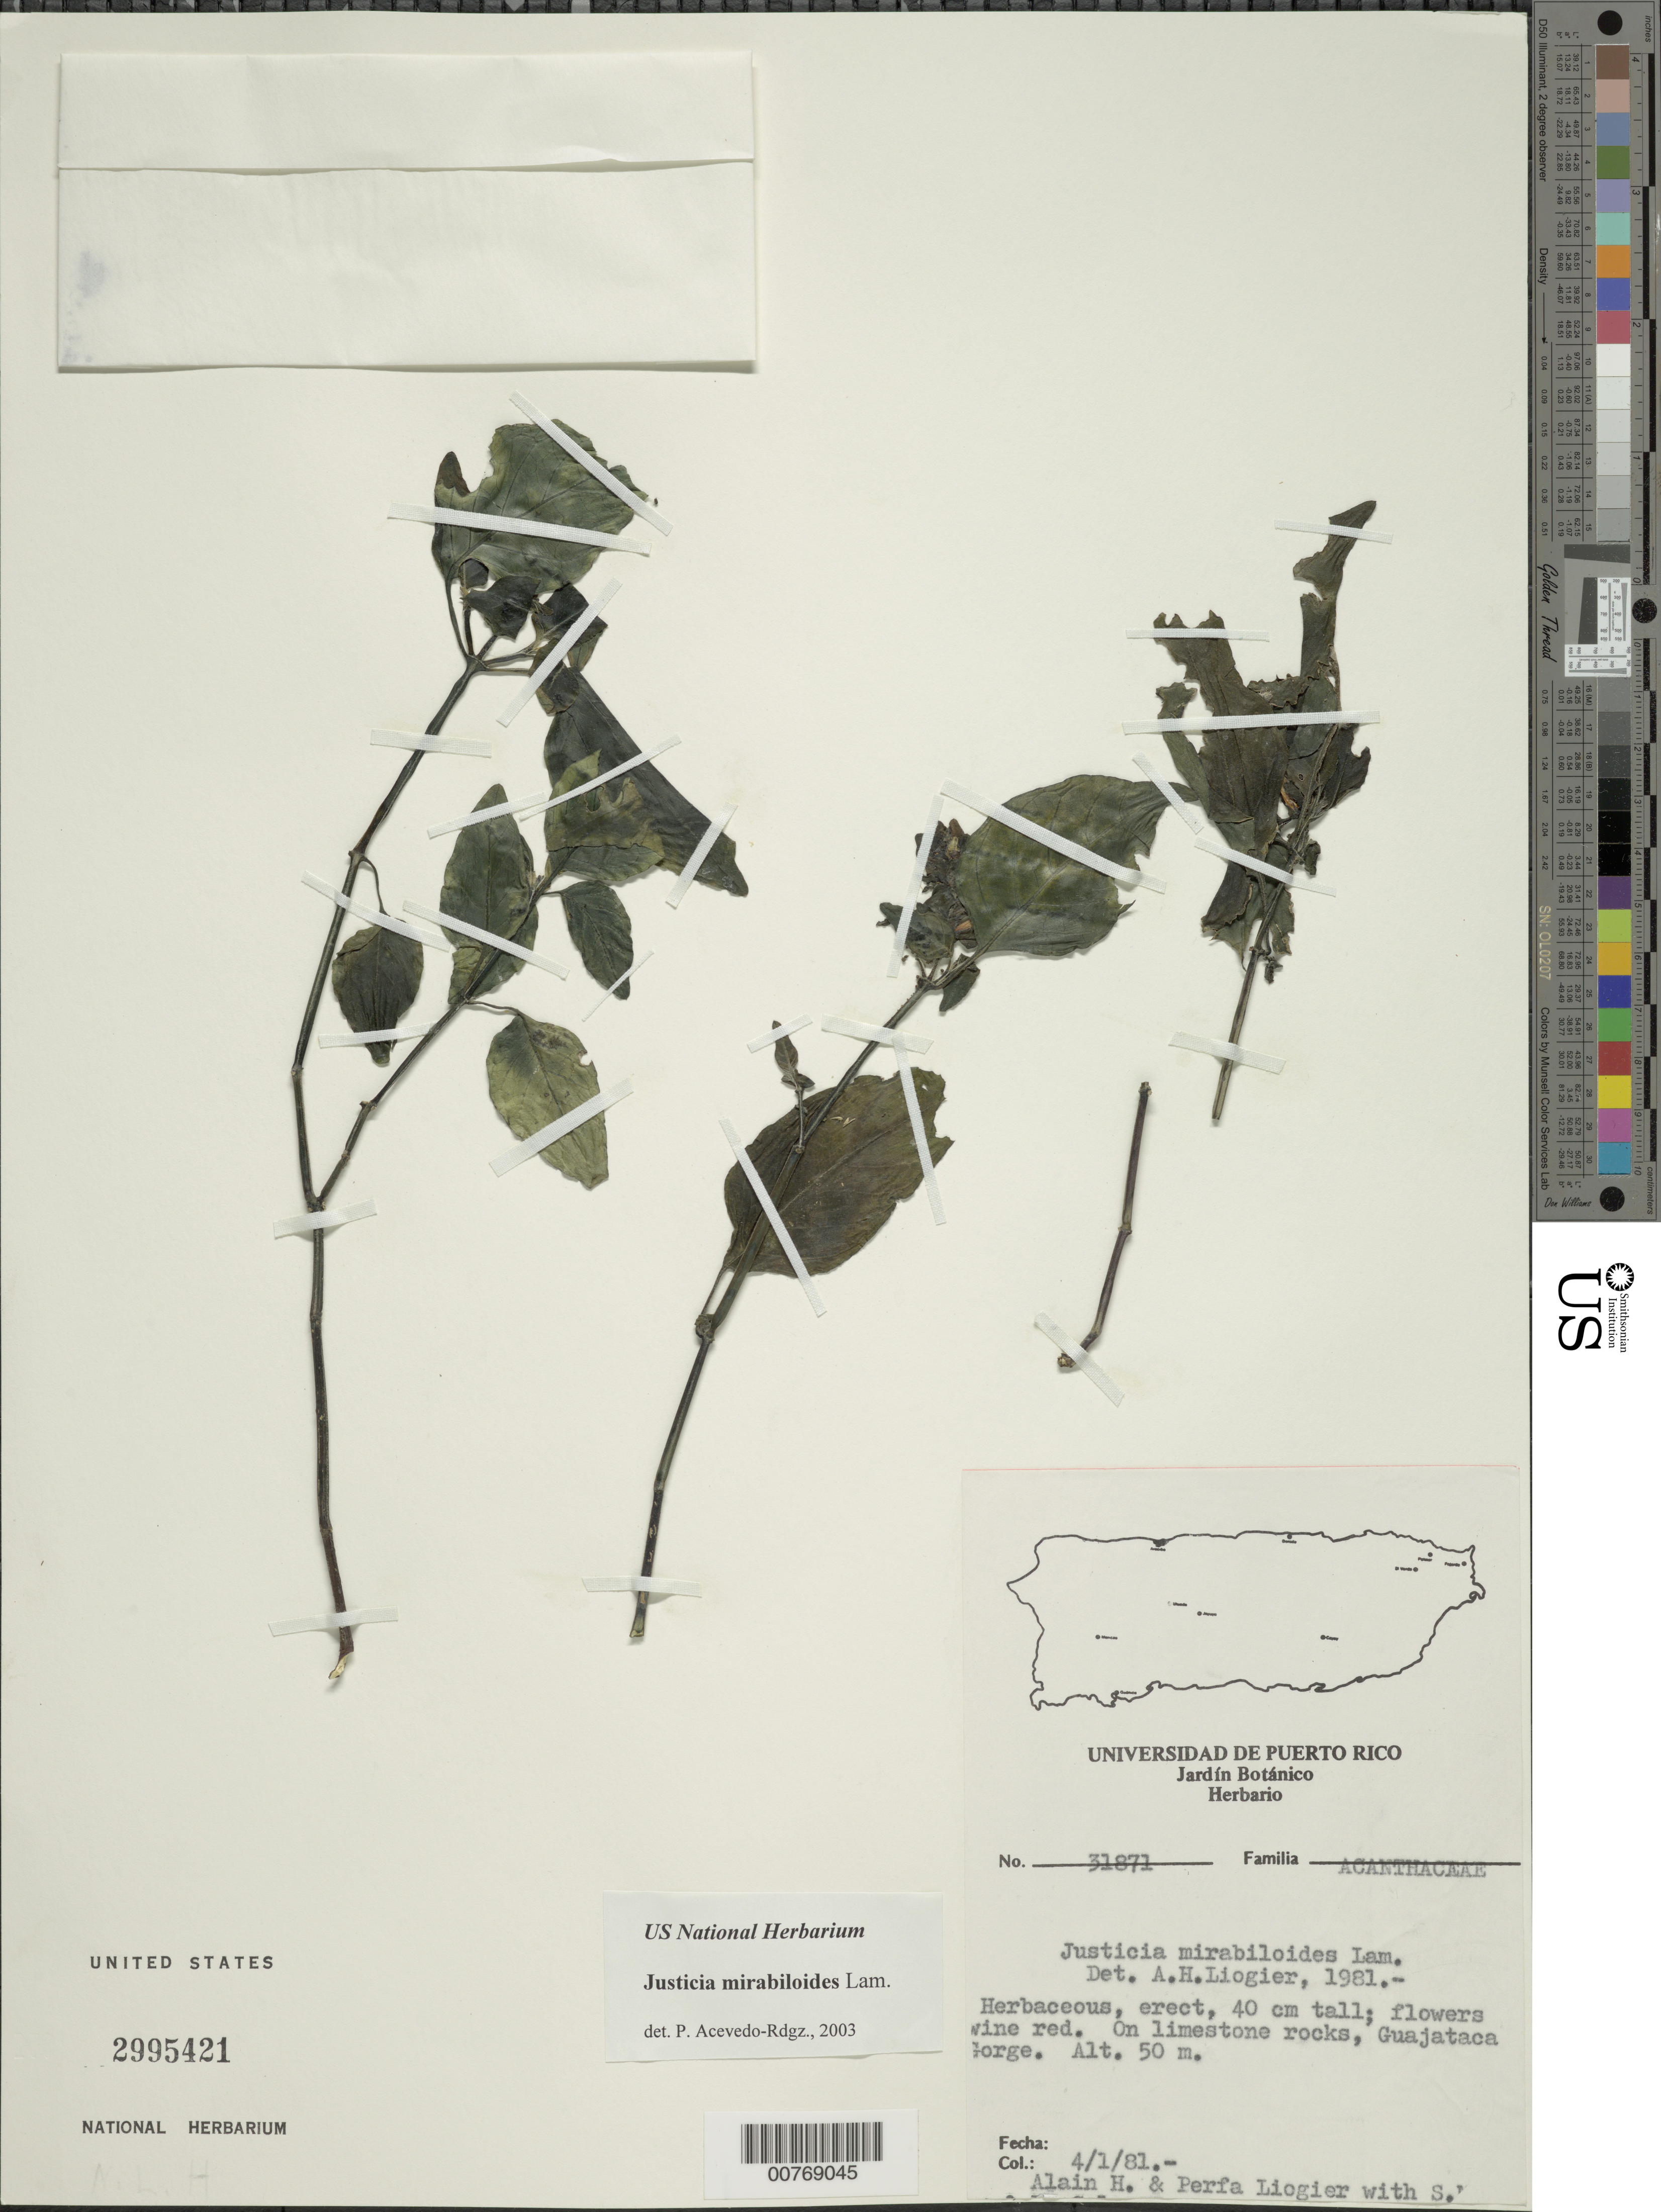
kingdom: Plantae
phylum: Tracheophyta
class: Magnoliopsida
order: Lamiales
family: Acanthaceae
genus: Justicia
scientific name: Justicia mirabiloides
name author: Lam.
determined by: Acevedo-Rodríguez, P., (BOT), Smithsonian Institution - National Museum of Natural History (UNITED STATES)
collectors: A. H. Liogier & M. P. Liogier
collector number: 31871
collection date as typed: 04 Jan 1981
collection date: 1981-01-04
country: Puerto Rico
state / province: Quebradillas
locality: Guajataca Gorge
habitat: On limestone rocks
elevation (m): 50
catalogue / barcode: US 2995421